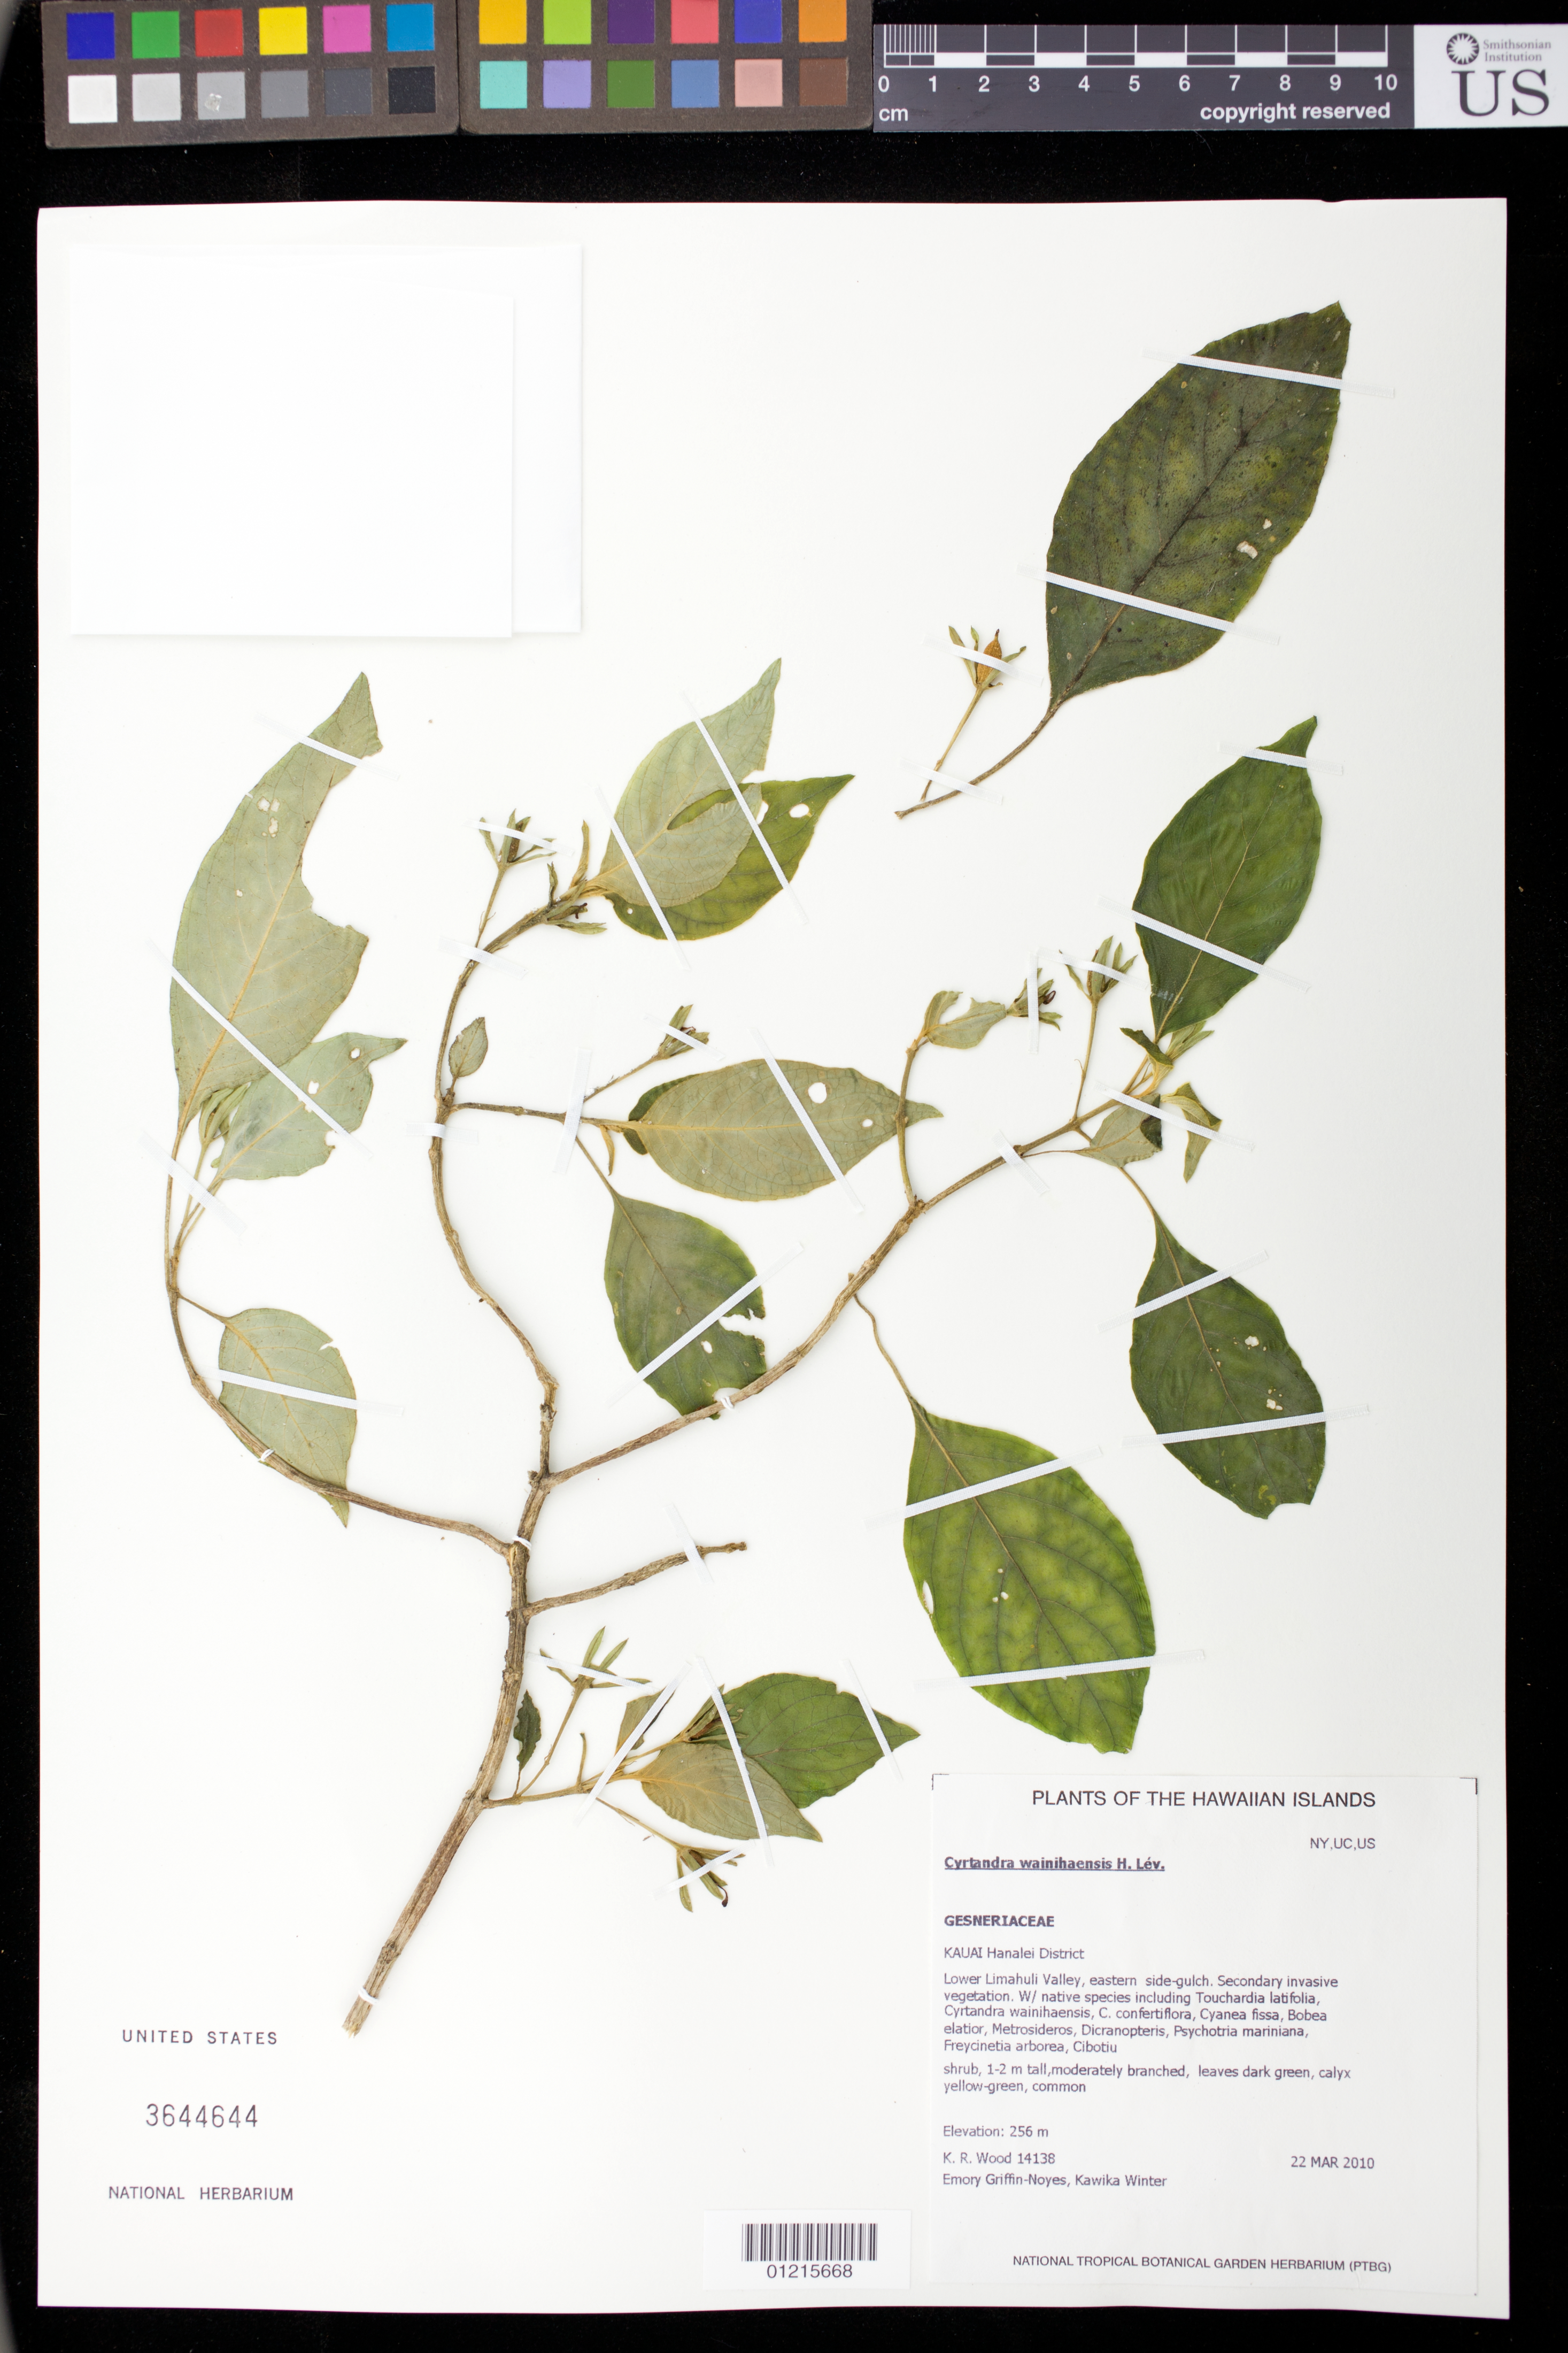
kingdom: Plantae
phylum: Tracheophyta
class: Magnoliopsida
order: Lamiales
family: Gesneriaceae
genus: Cyrtandra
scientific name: Cyrtandra wainihaensis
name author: H. Lév.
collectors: K. R. Wood, E. Griffin-Noyes & K. Winter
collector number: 14138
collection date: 2010-03-22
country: United States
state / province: Hawaii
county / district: Kauai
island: Kaua'i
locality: Hanalei District, lower Limahuli Valley, eastern side-gulch.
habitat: Secondary invasive vegetation.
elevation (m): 256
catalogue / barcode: US 3644644